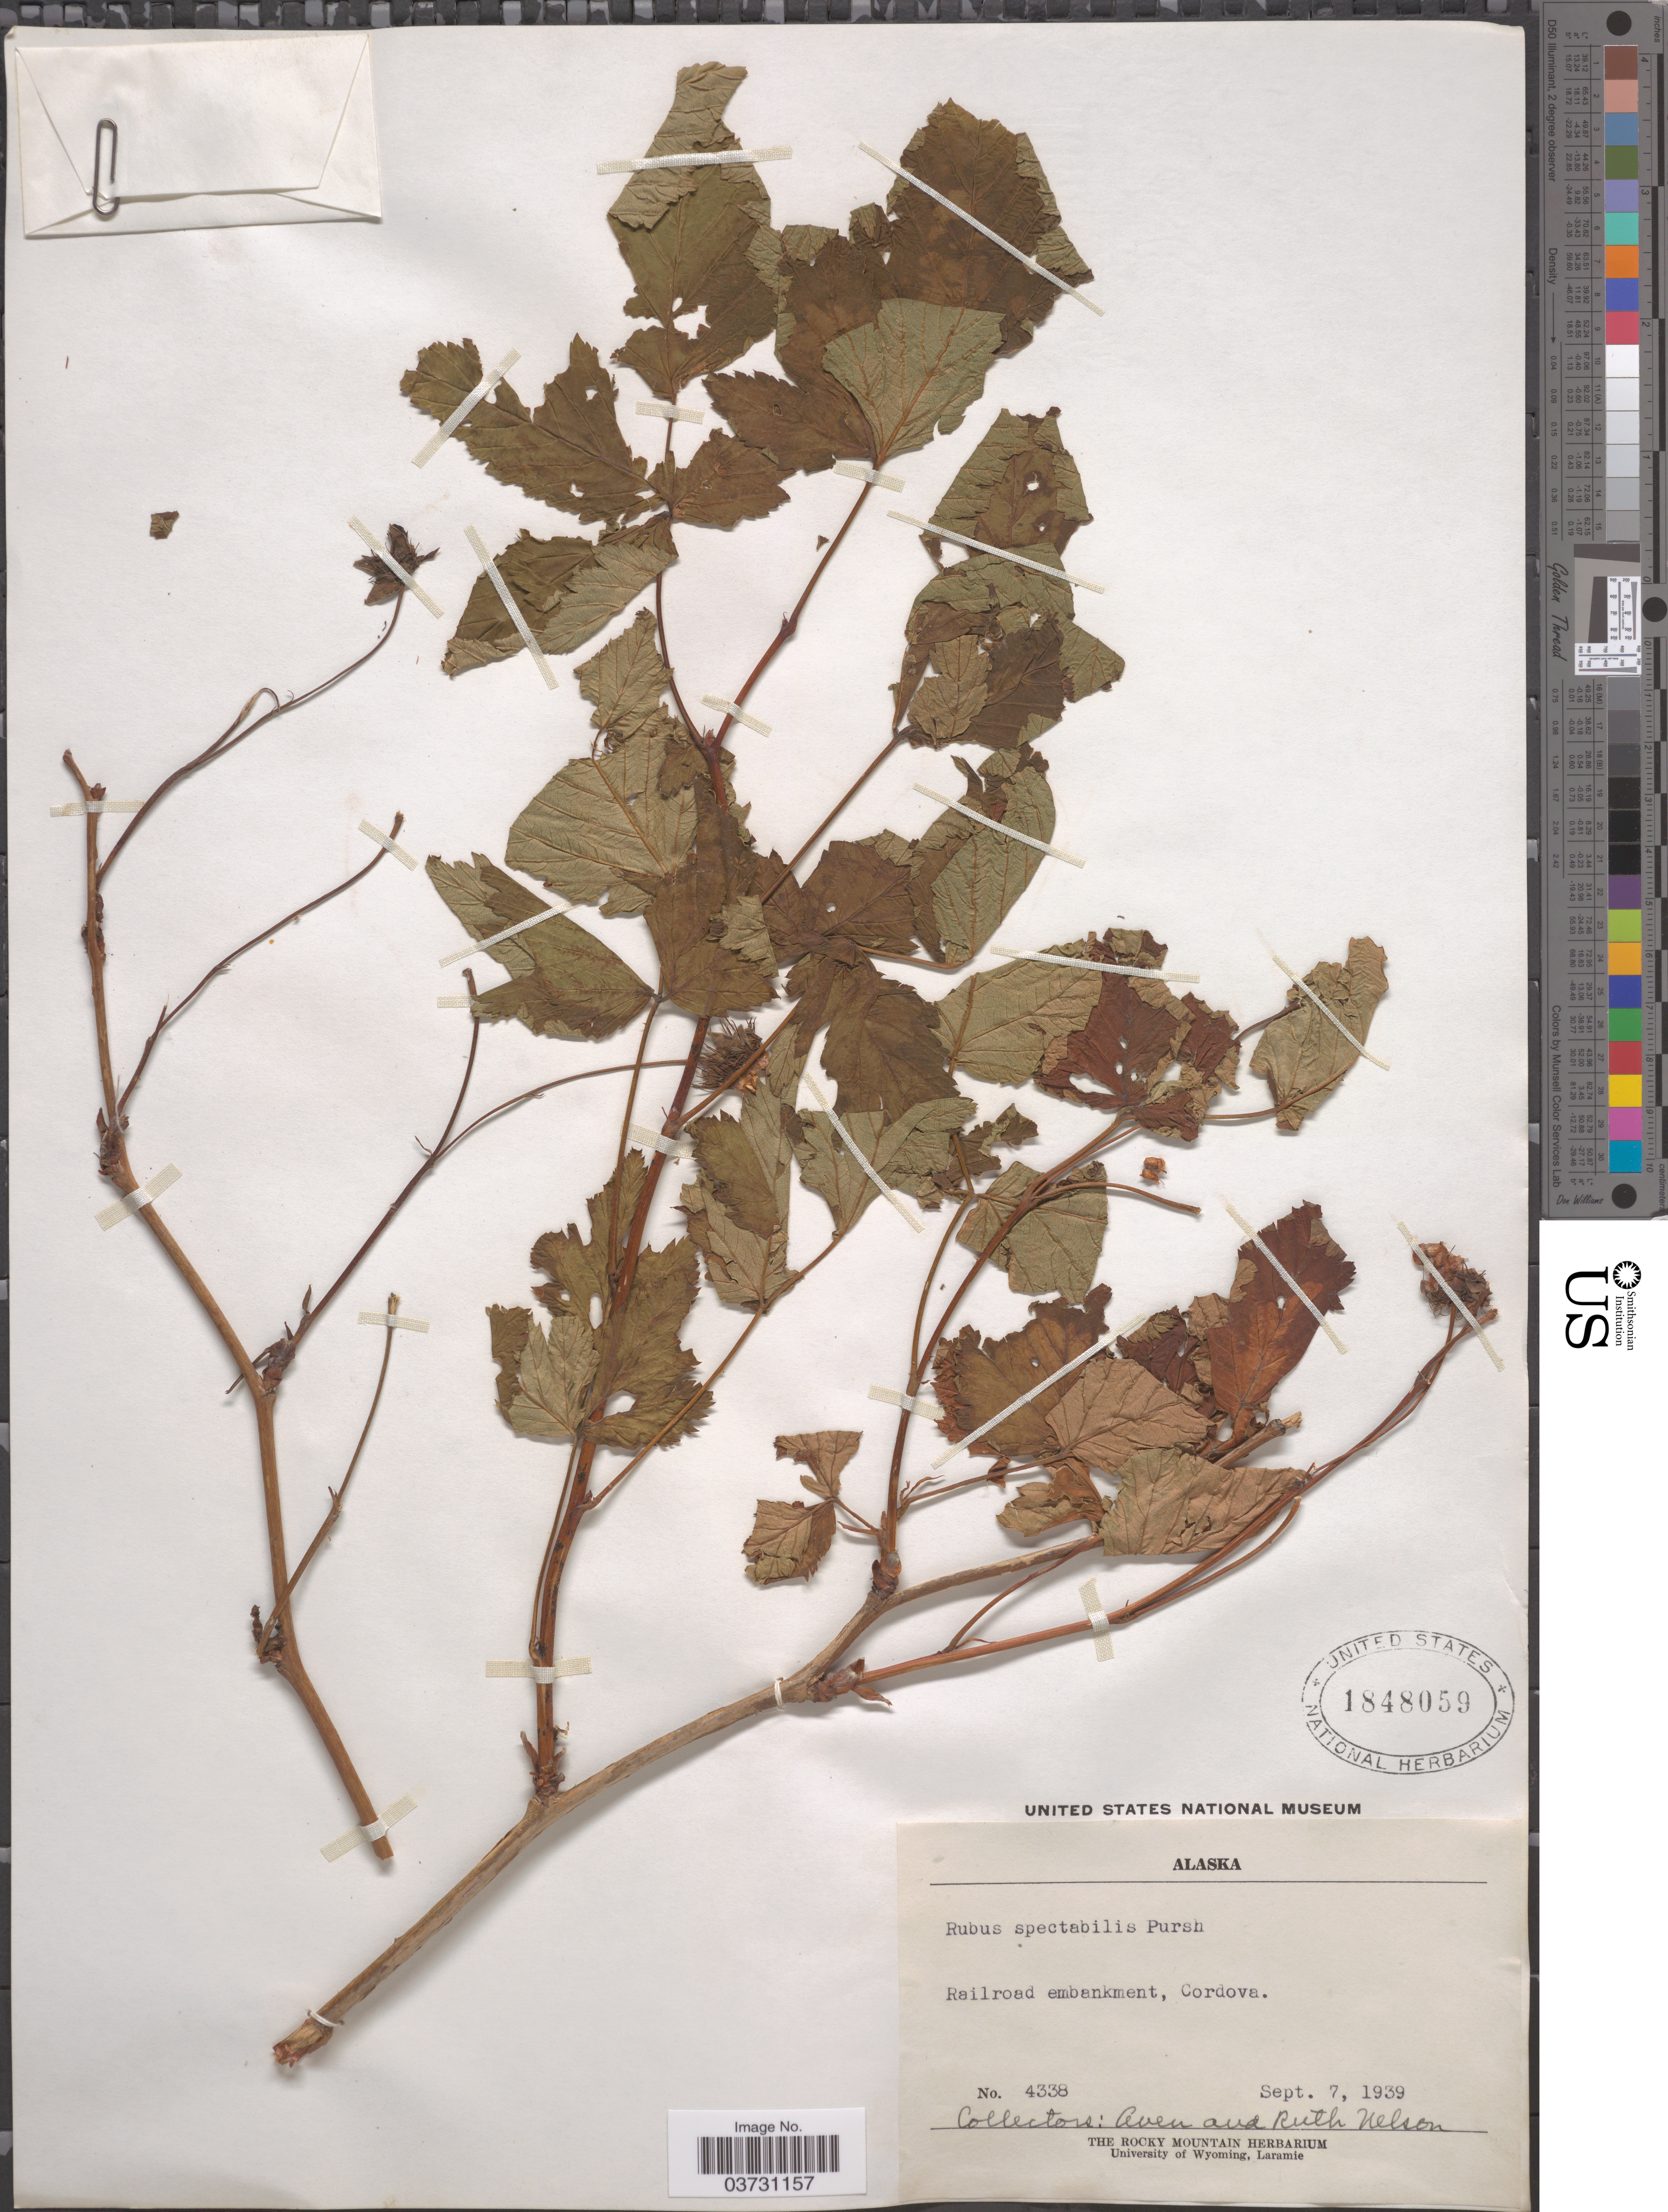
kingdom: Plantae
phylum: Tracheophyta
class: Magnoliopsida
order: Rosales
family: Rosaceae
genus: Rubus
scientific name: Rubus spectabilis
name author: Pursh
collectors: A. Nelson & R. A. Nelson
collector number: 4338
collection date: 1939-08-07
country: United States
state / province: Alaska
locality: Railroad embankment, Cordova.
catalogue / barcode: US 1848059